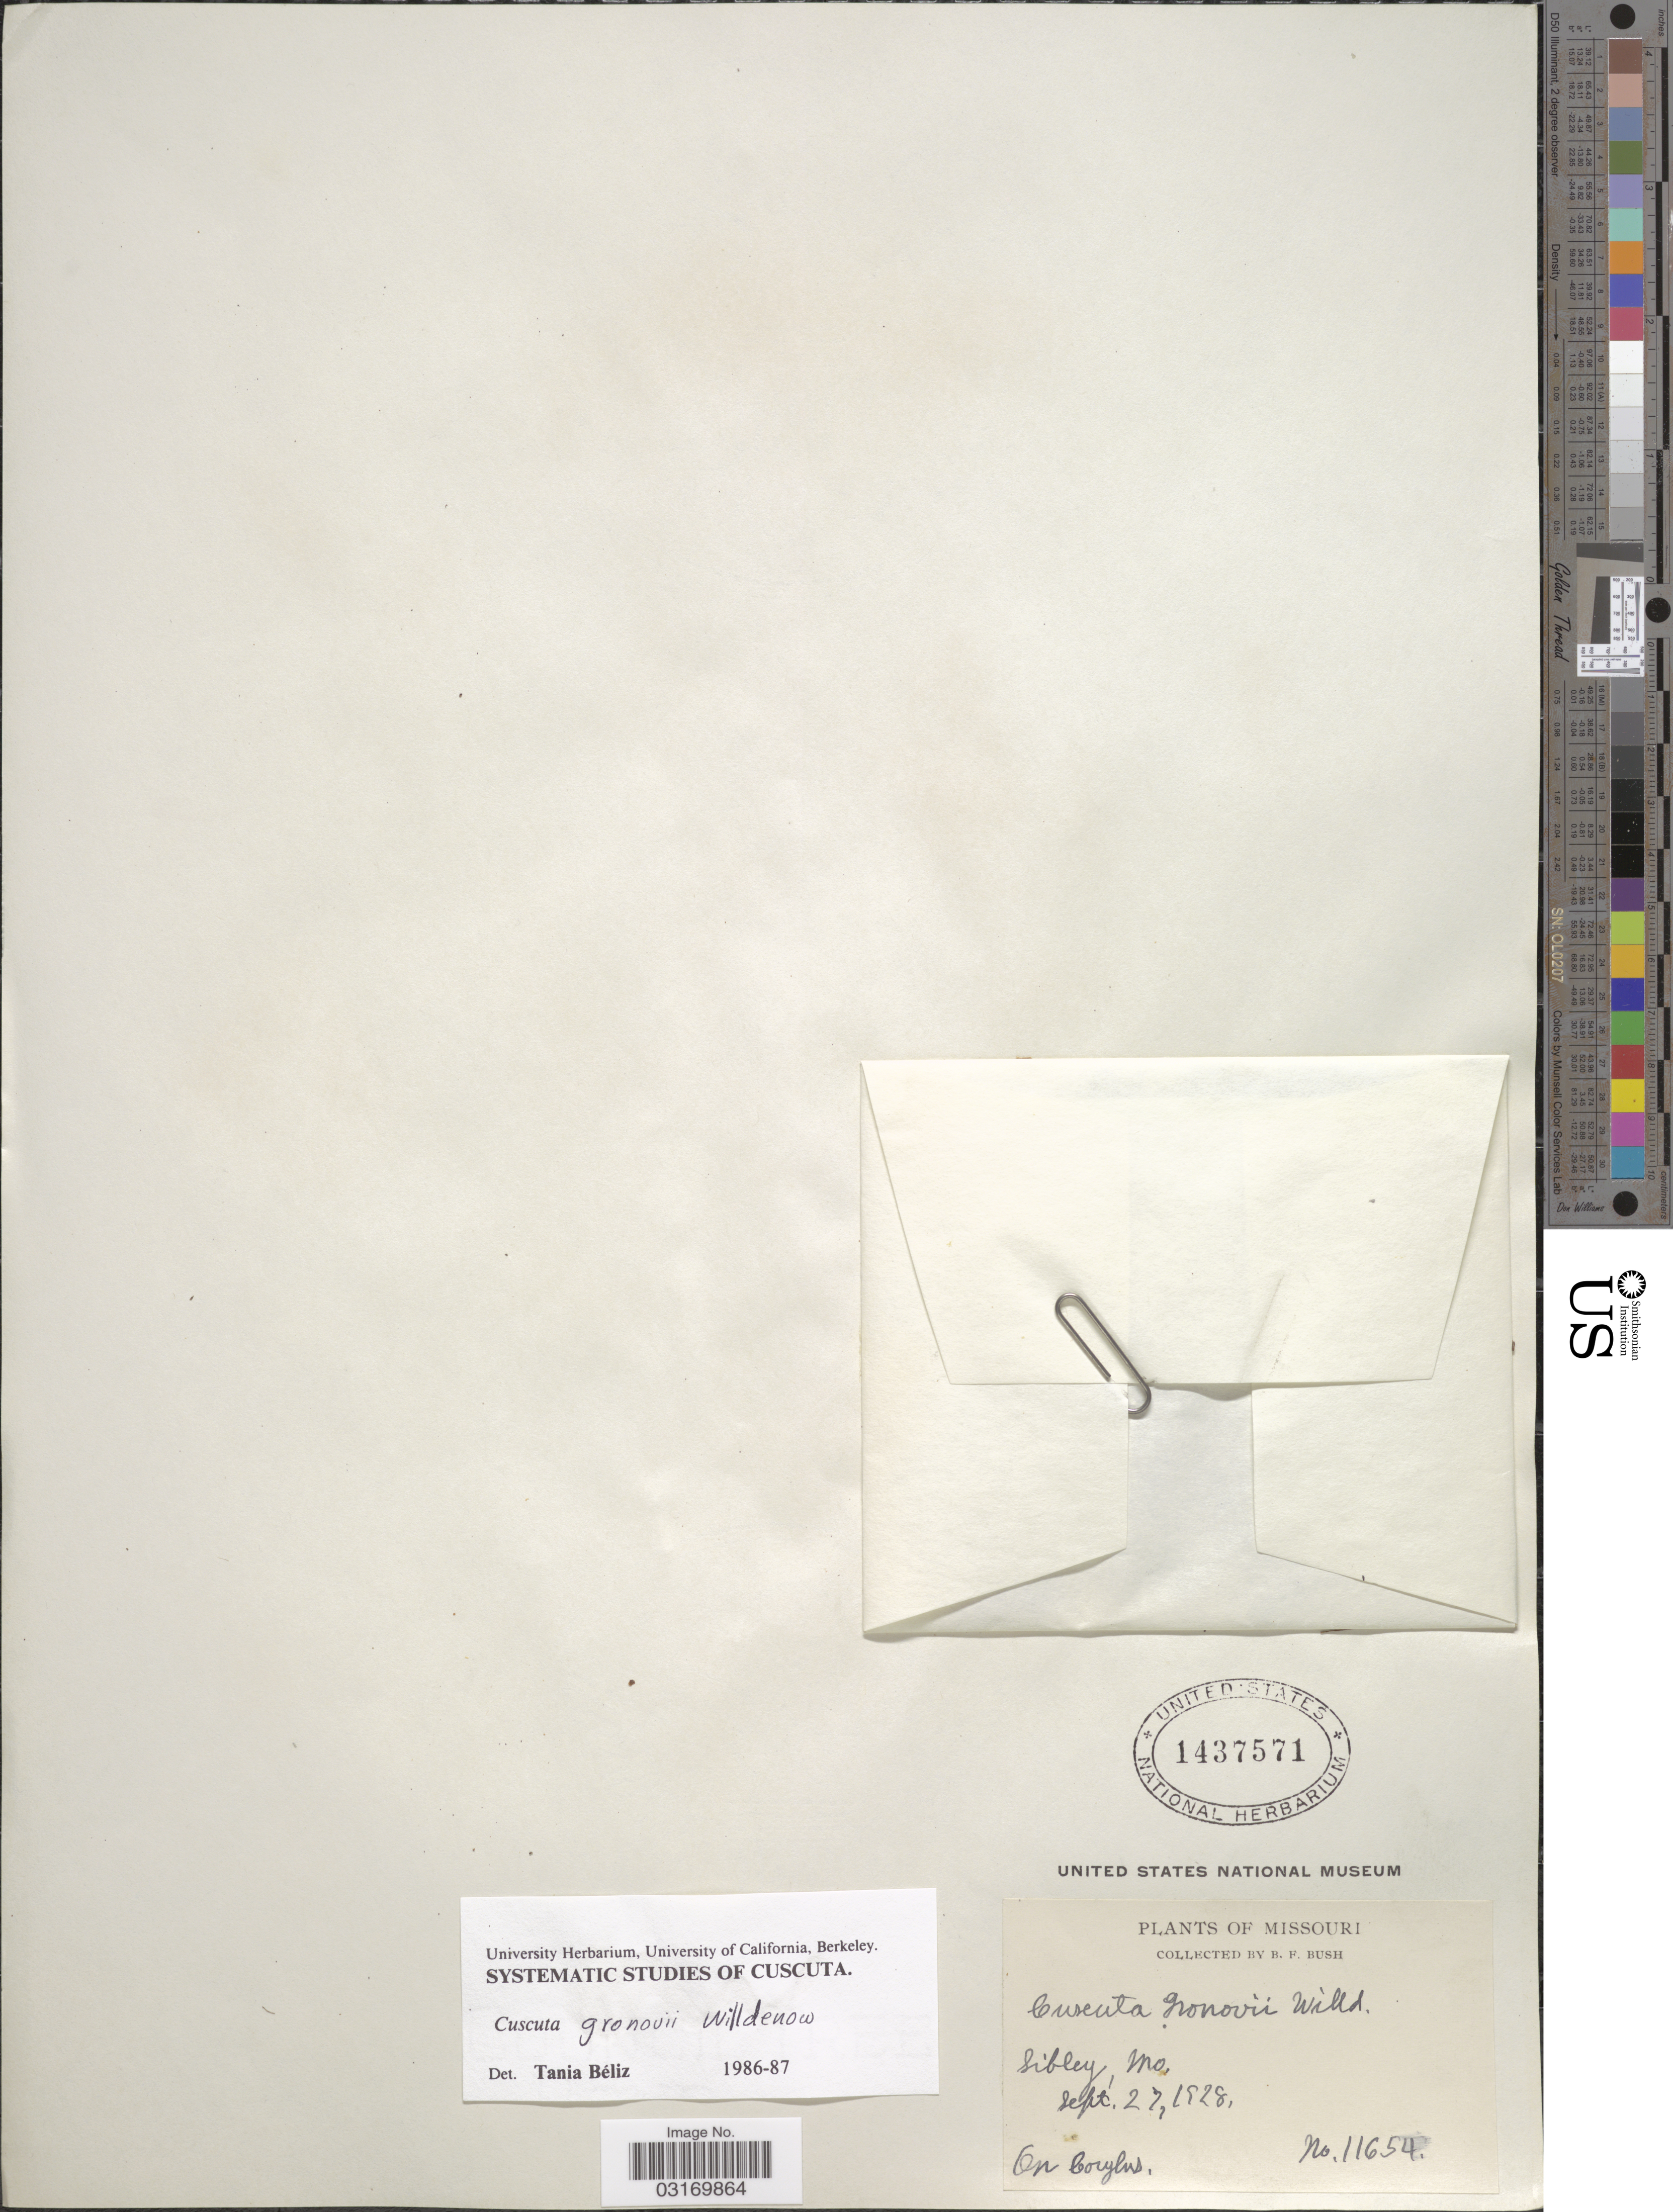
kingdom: Plantae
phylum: Tracheophyta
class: Magnoliopsida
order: Solanales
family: Convolvulaceae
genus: Cuscuta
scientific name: Cuscuta gronovii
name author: Willd. ex Schult.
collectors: B. F. Bush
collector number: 11654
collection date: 1928-09-27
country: United States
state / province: Missouri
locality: Sibley.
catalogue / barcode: US 1437571